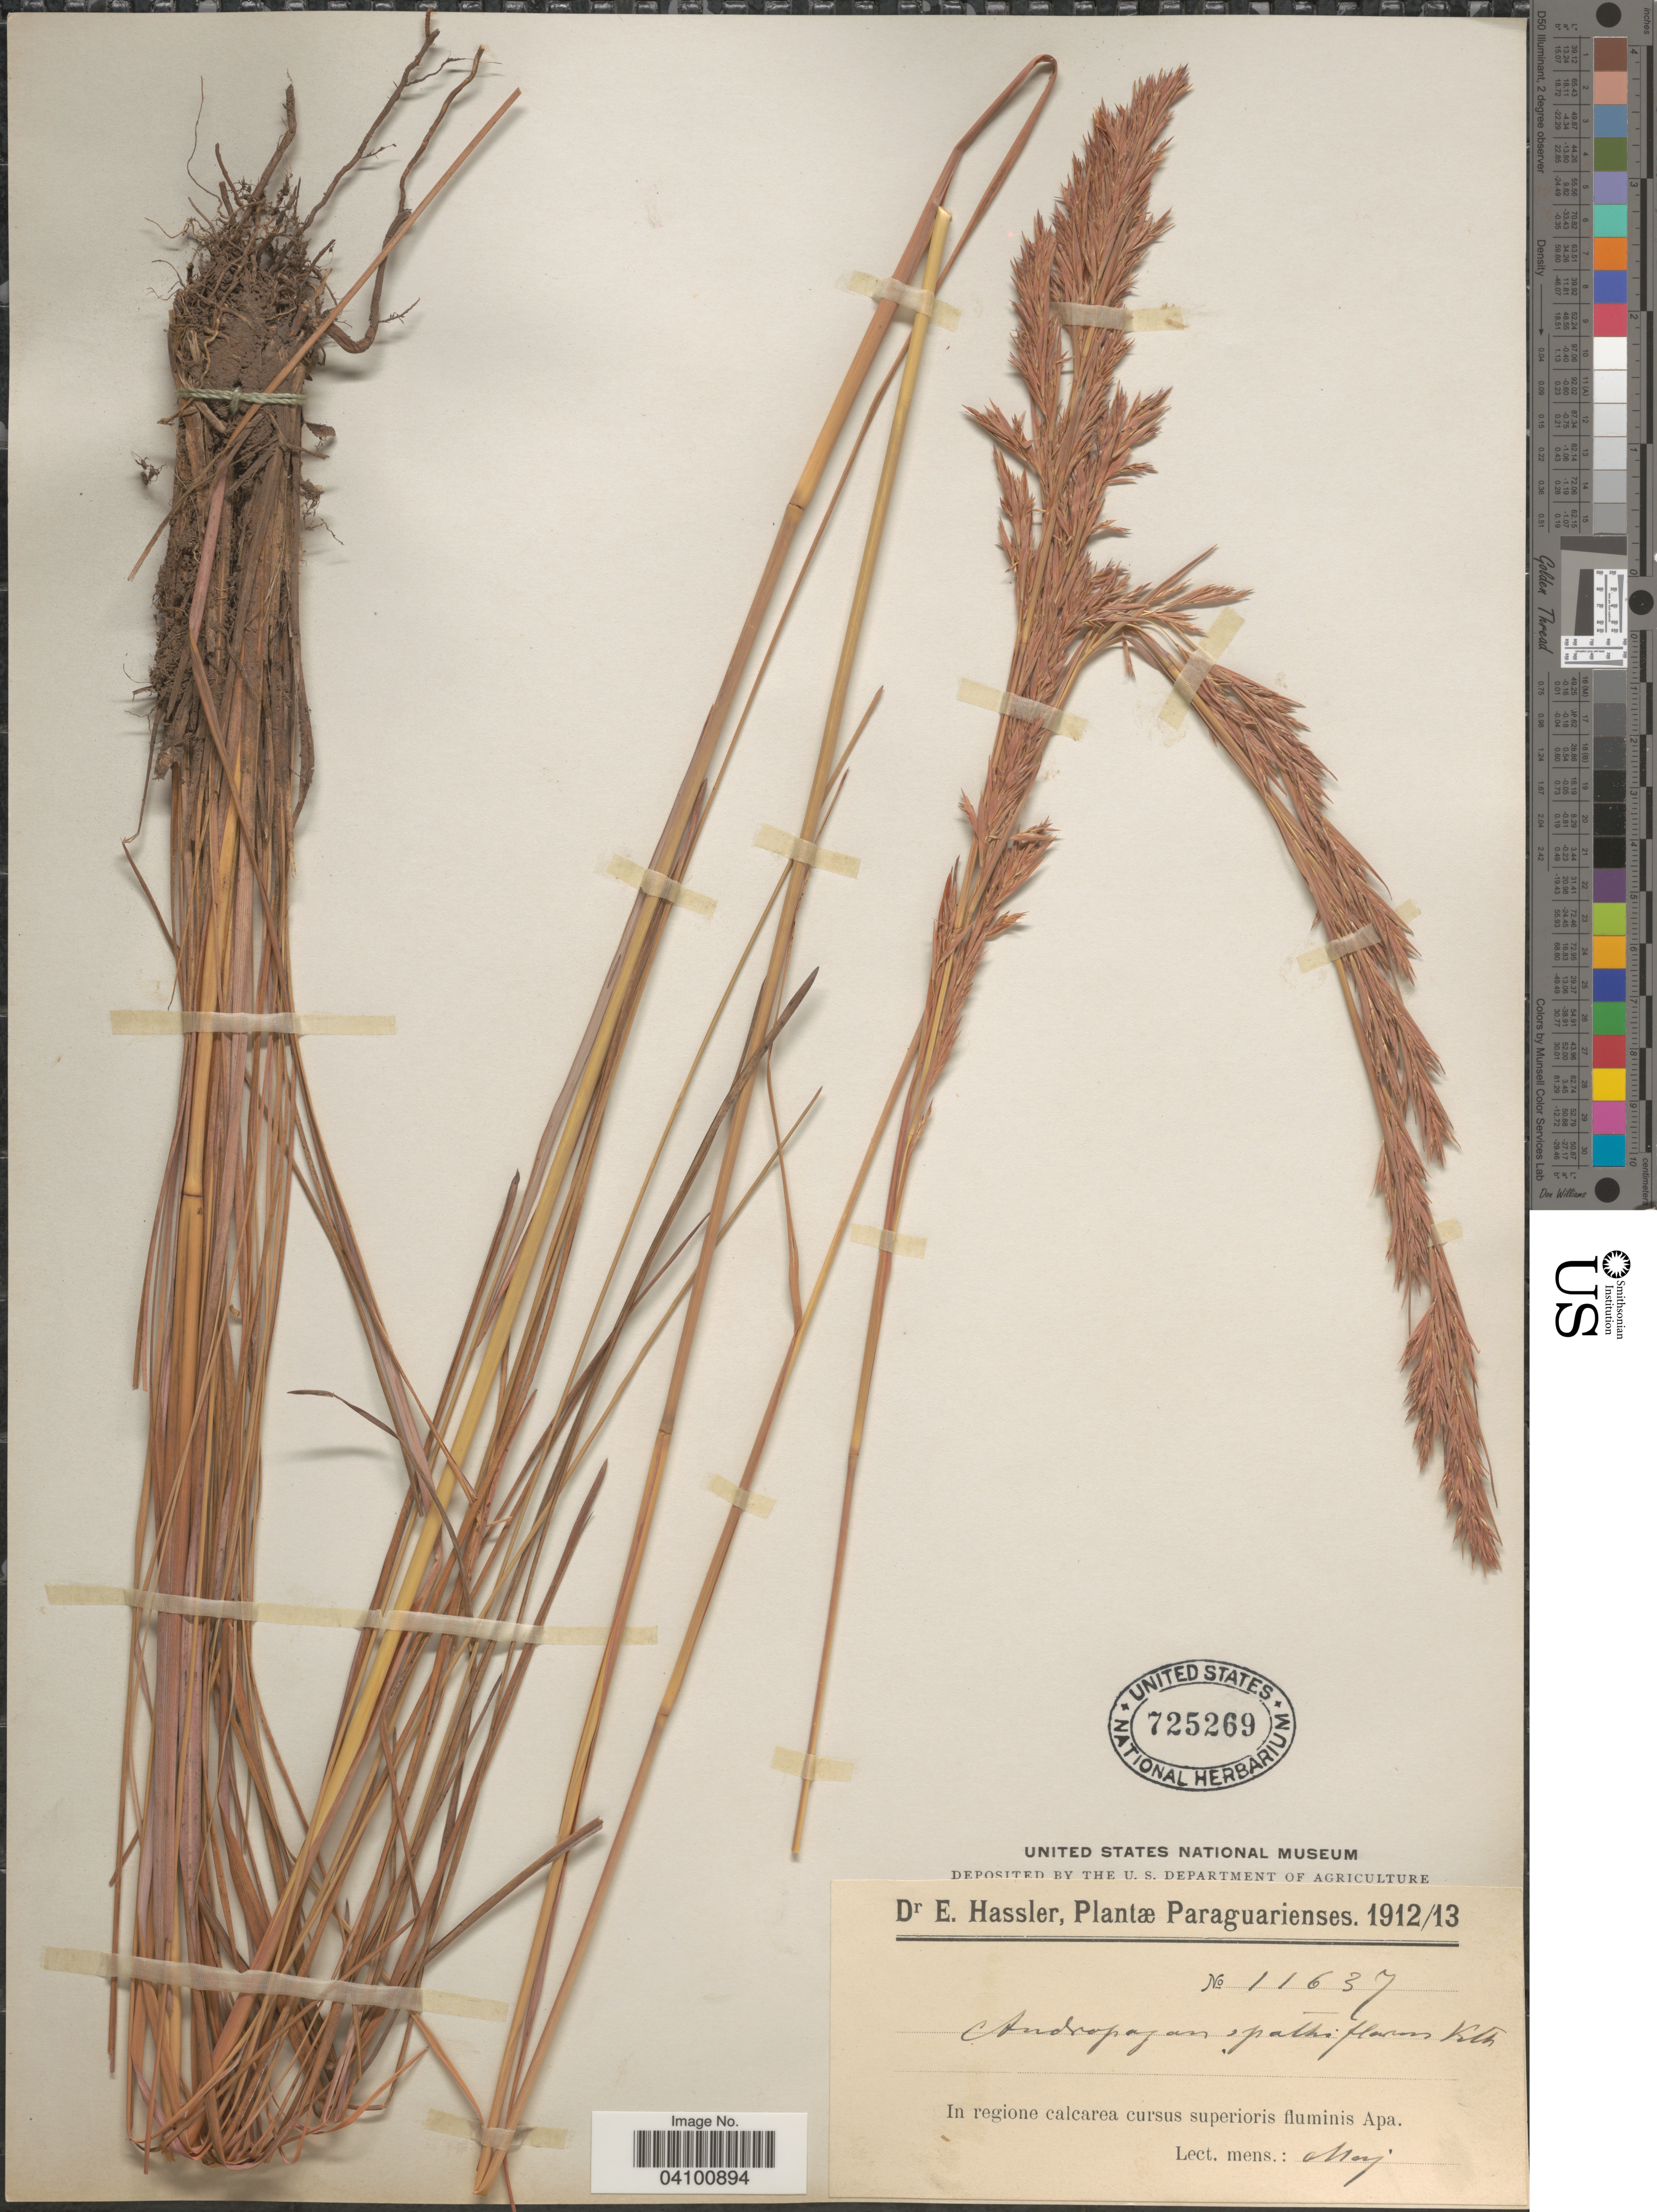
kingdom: Plantae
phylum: Tracheophyta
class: Liliopsida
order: Poales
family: Poaceae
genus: Andropogon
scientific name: Andropogon virgatus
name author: Desv. ex Ham.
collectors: E. Hassler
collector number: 11637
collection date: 1912-05/1913-06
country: Paraguay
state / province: Paraguari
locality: In regione calcarea cursus superioris fluminis Apa.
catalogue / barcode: US 725269